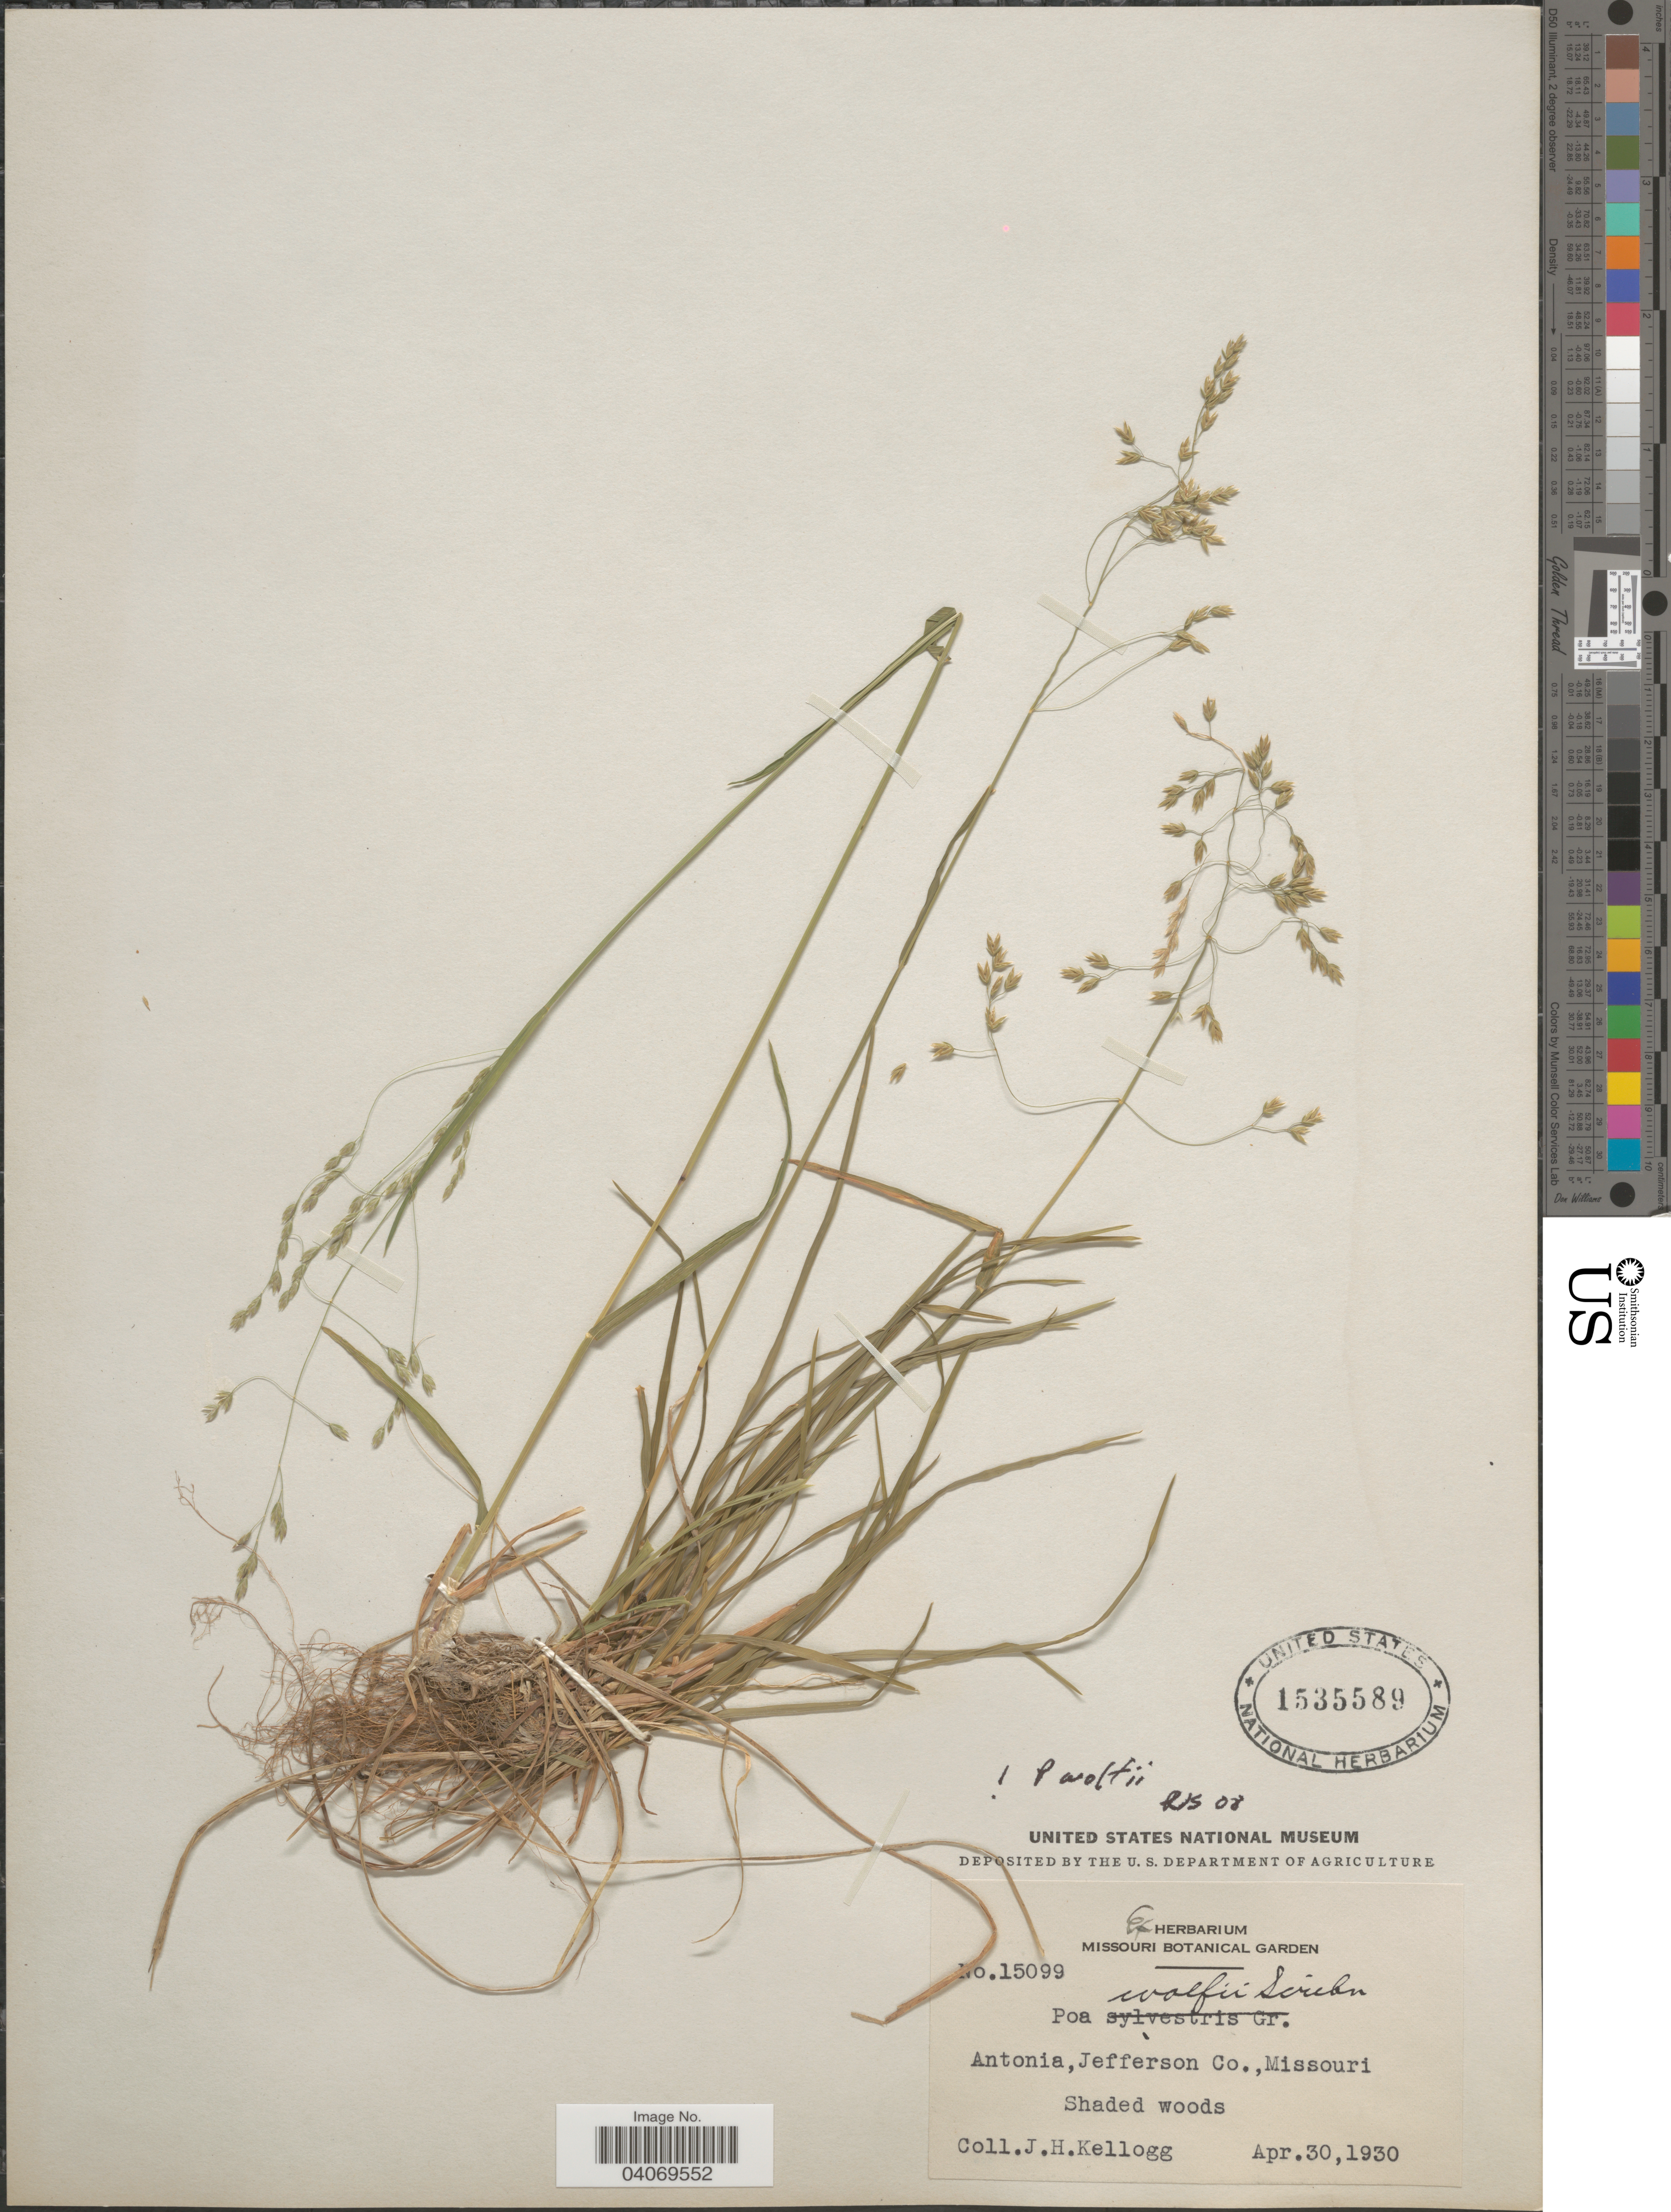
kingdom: Plantae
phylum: Tracheophyta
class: Liliopsida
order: Poales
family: Poaceae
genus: Poa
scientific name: Poa wolfii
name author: Scribn.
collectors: J. H. Kellogg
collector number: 15099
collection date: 1930-04-30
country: United States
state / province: Missouri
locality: Antonia,Jefferson Co.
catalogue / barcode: US 1535589